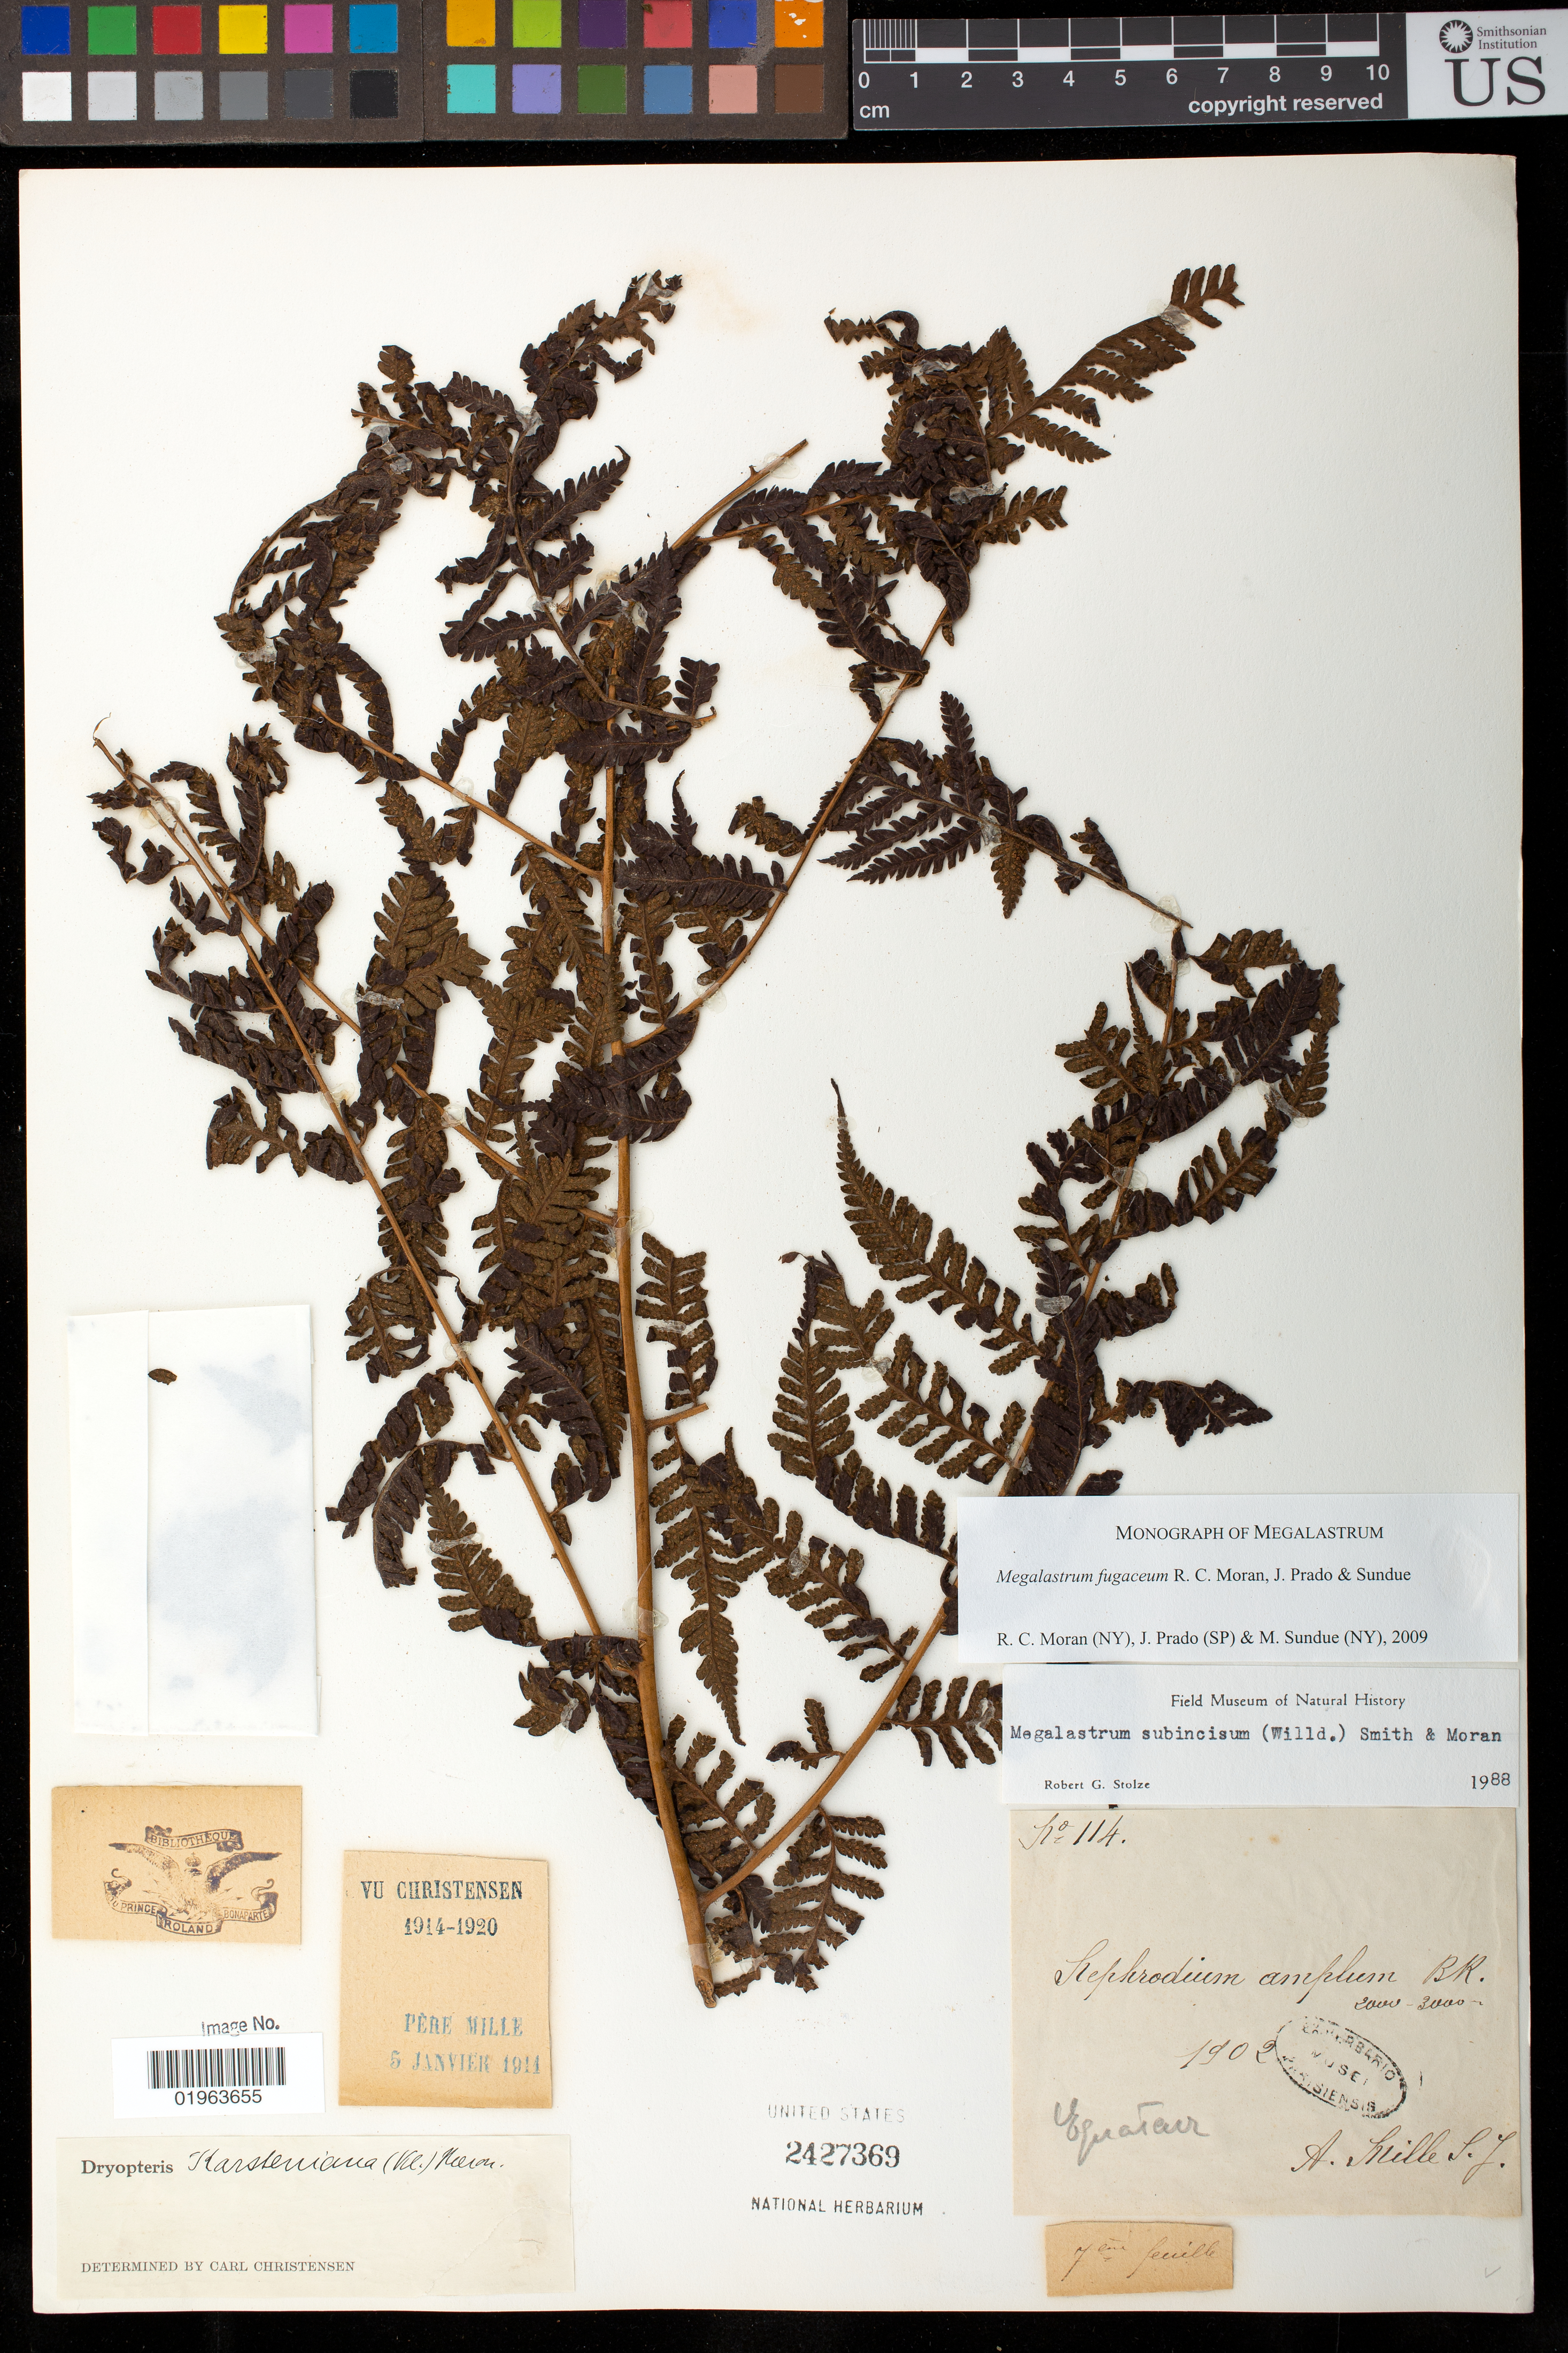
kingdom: Plantae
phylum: Tracheophyta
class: Polypodiopsida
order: Polypodiales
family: Dryopteridaceae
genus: Megalastrum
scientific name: Megalastrum fugaceum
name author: R.C. Moran et al.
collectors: A. Mille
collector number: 114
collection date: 1902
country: Ecuador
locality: Equateur.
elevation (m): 610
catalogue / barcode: US 2427369